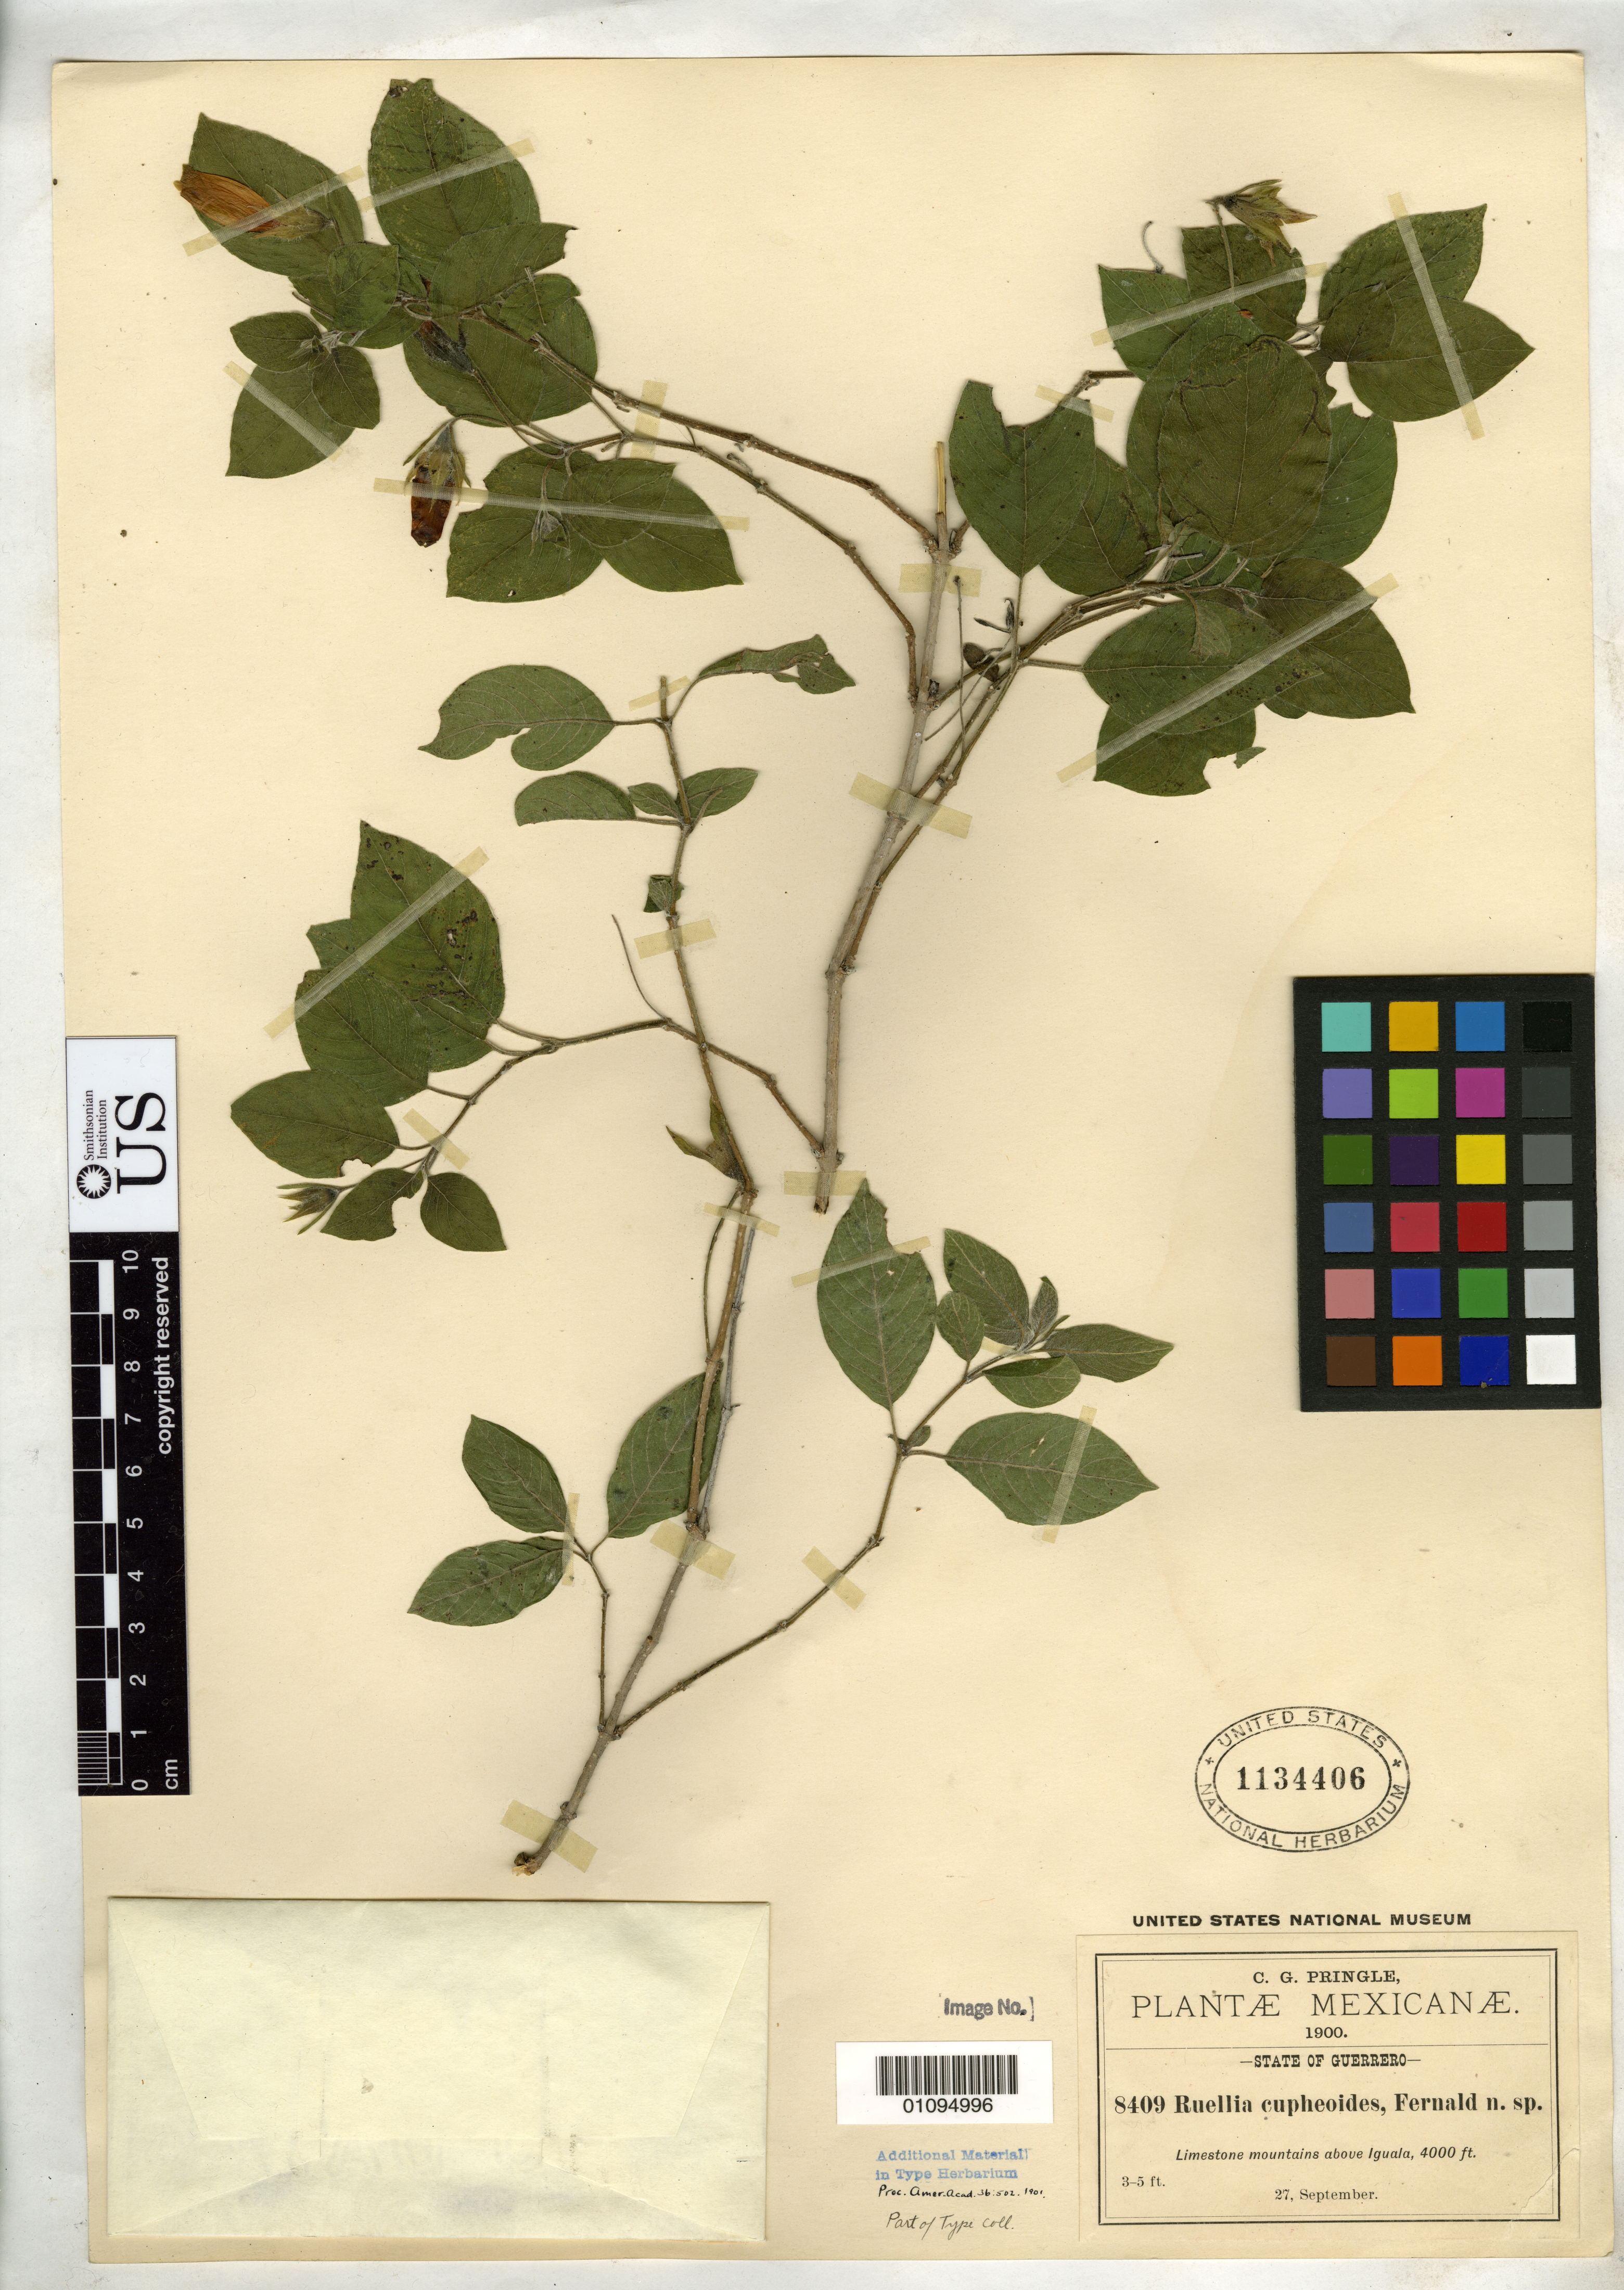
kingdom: Plantae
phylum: Tracheophyta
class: Magnoliopsida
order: Lamiales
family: Acanthaceae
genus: Ruellia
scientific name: Ruellia cupheoides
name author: Fernald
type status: Isotype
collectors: C. G. Pringle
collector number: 8409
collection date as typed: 27 Sep 1900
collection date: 1900-09-27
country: Mexico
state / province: Guerrero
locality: Above Iguala.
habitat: Limestone mounbtains.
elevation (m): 1219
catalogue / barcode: US 1134406